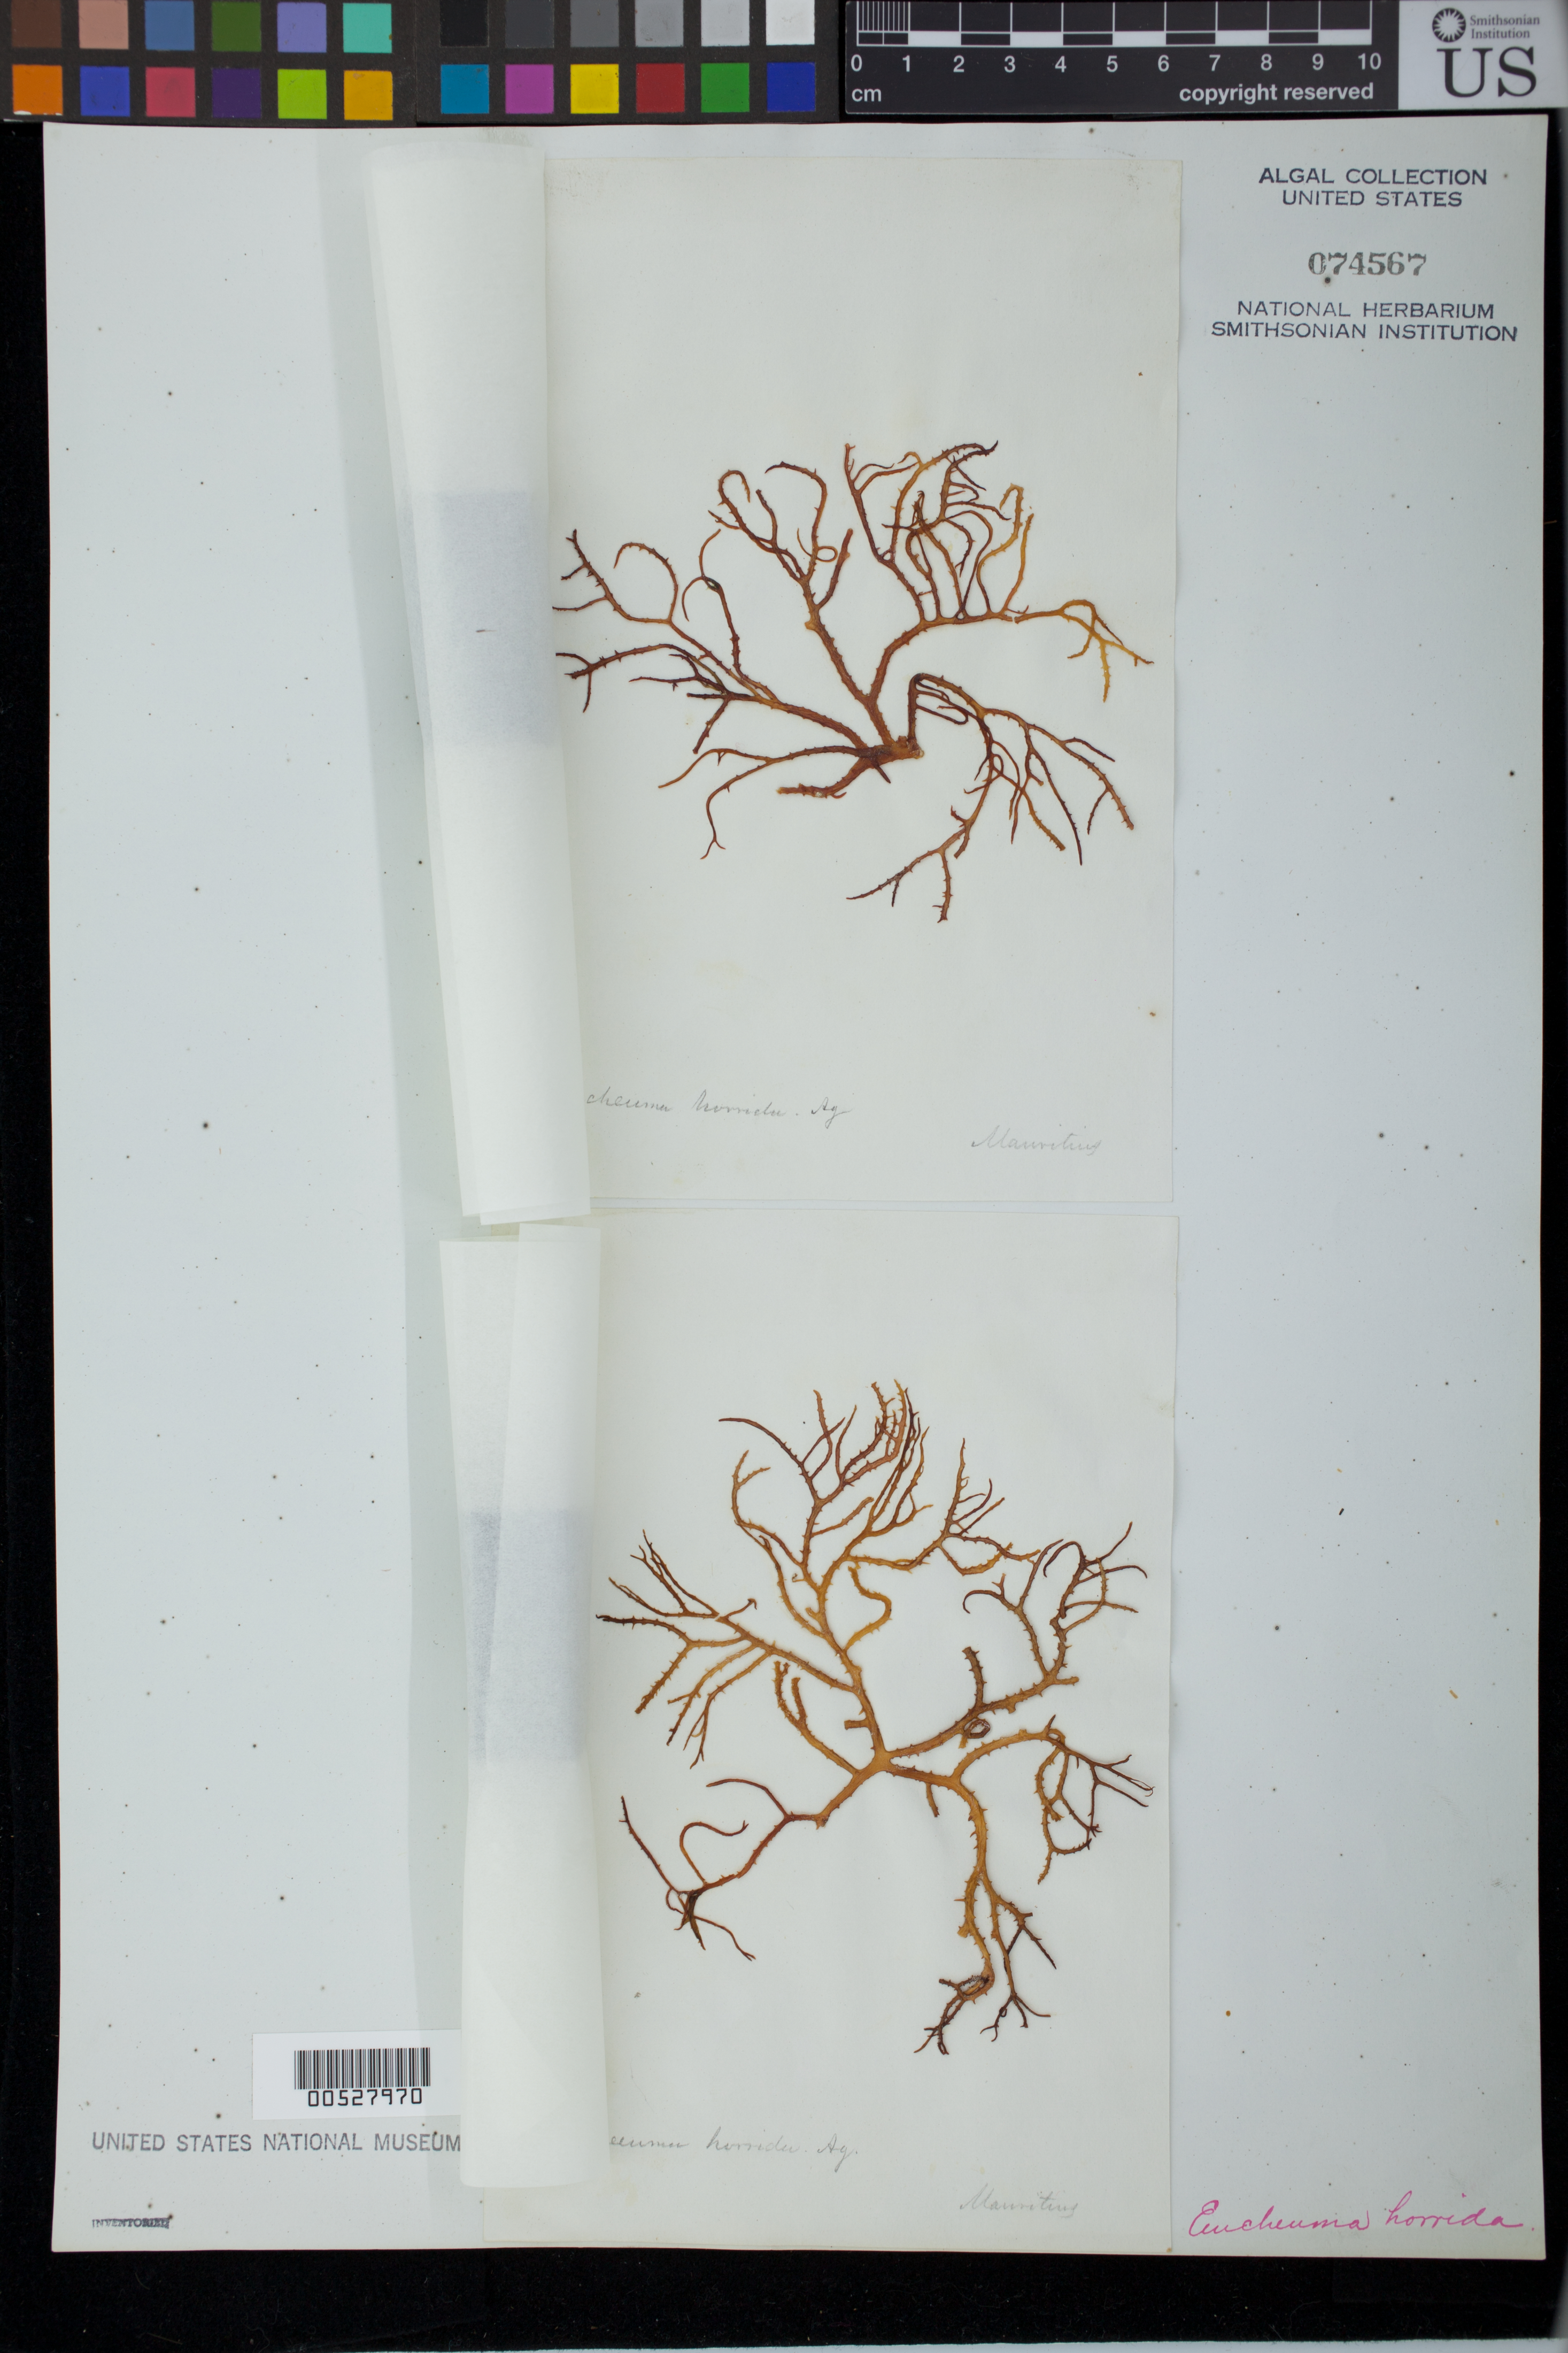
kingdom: Plantae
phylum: Rhodophyta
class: Florideophyceae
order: Gigartinales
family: Solieriaceae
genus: Eucheuma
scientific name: Eucheuma horrida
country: Mauritius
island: Mauritius Island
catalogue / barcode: US 74567